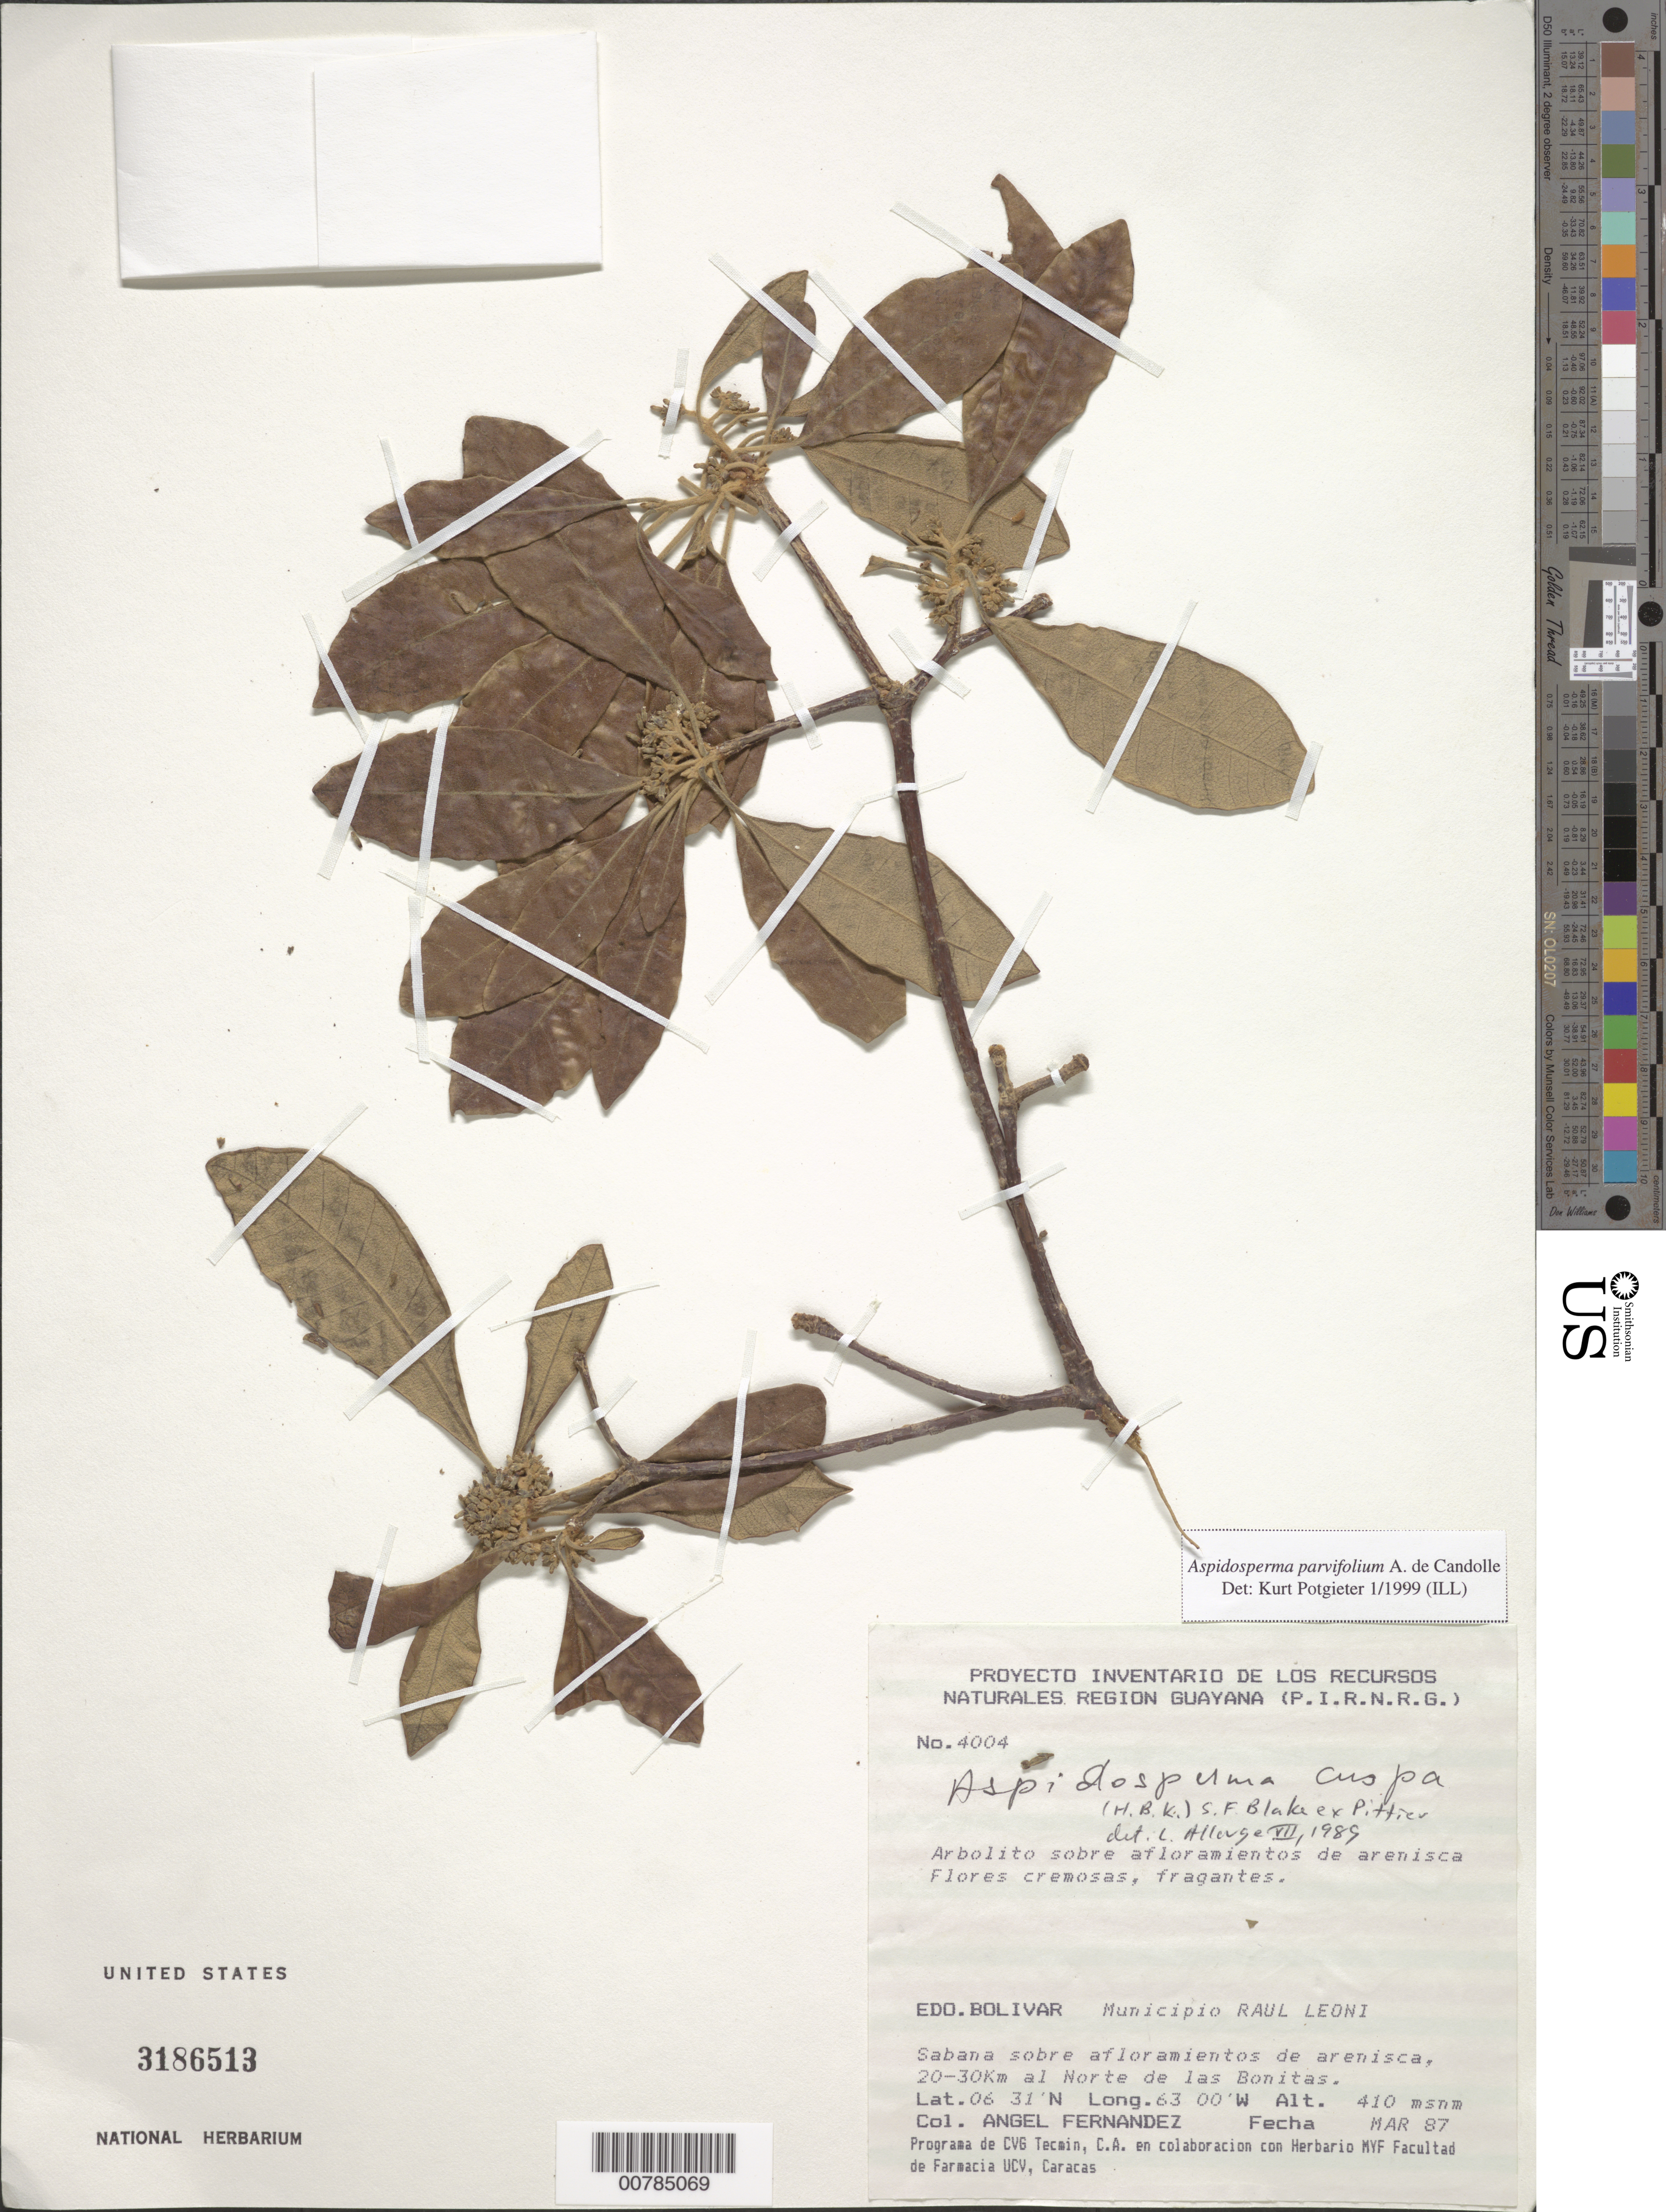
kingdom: Plantae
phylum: Tracheophyta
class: Magnoliopsida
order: Gentianales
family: Apocynaceae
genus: Aspidosperma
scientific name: Aspidosperma parvifolium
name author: A. DC.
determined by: Potgieter, K.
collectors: A. Fernández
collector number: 4004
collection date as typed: Mar-87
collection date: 1987-03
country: Venezuela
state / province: Bolívar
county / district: Angostura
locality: Mun. Raúl Leoni [=Angostura], 20-30 km N de las Bonitas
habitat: Sobre afloramientos de arenisca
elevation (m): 410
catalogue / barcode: US 3186513